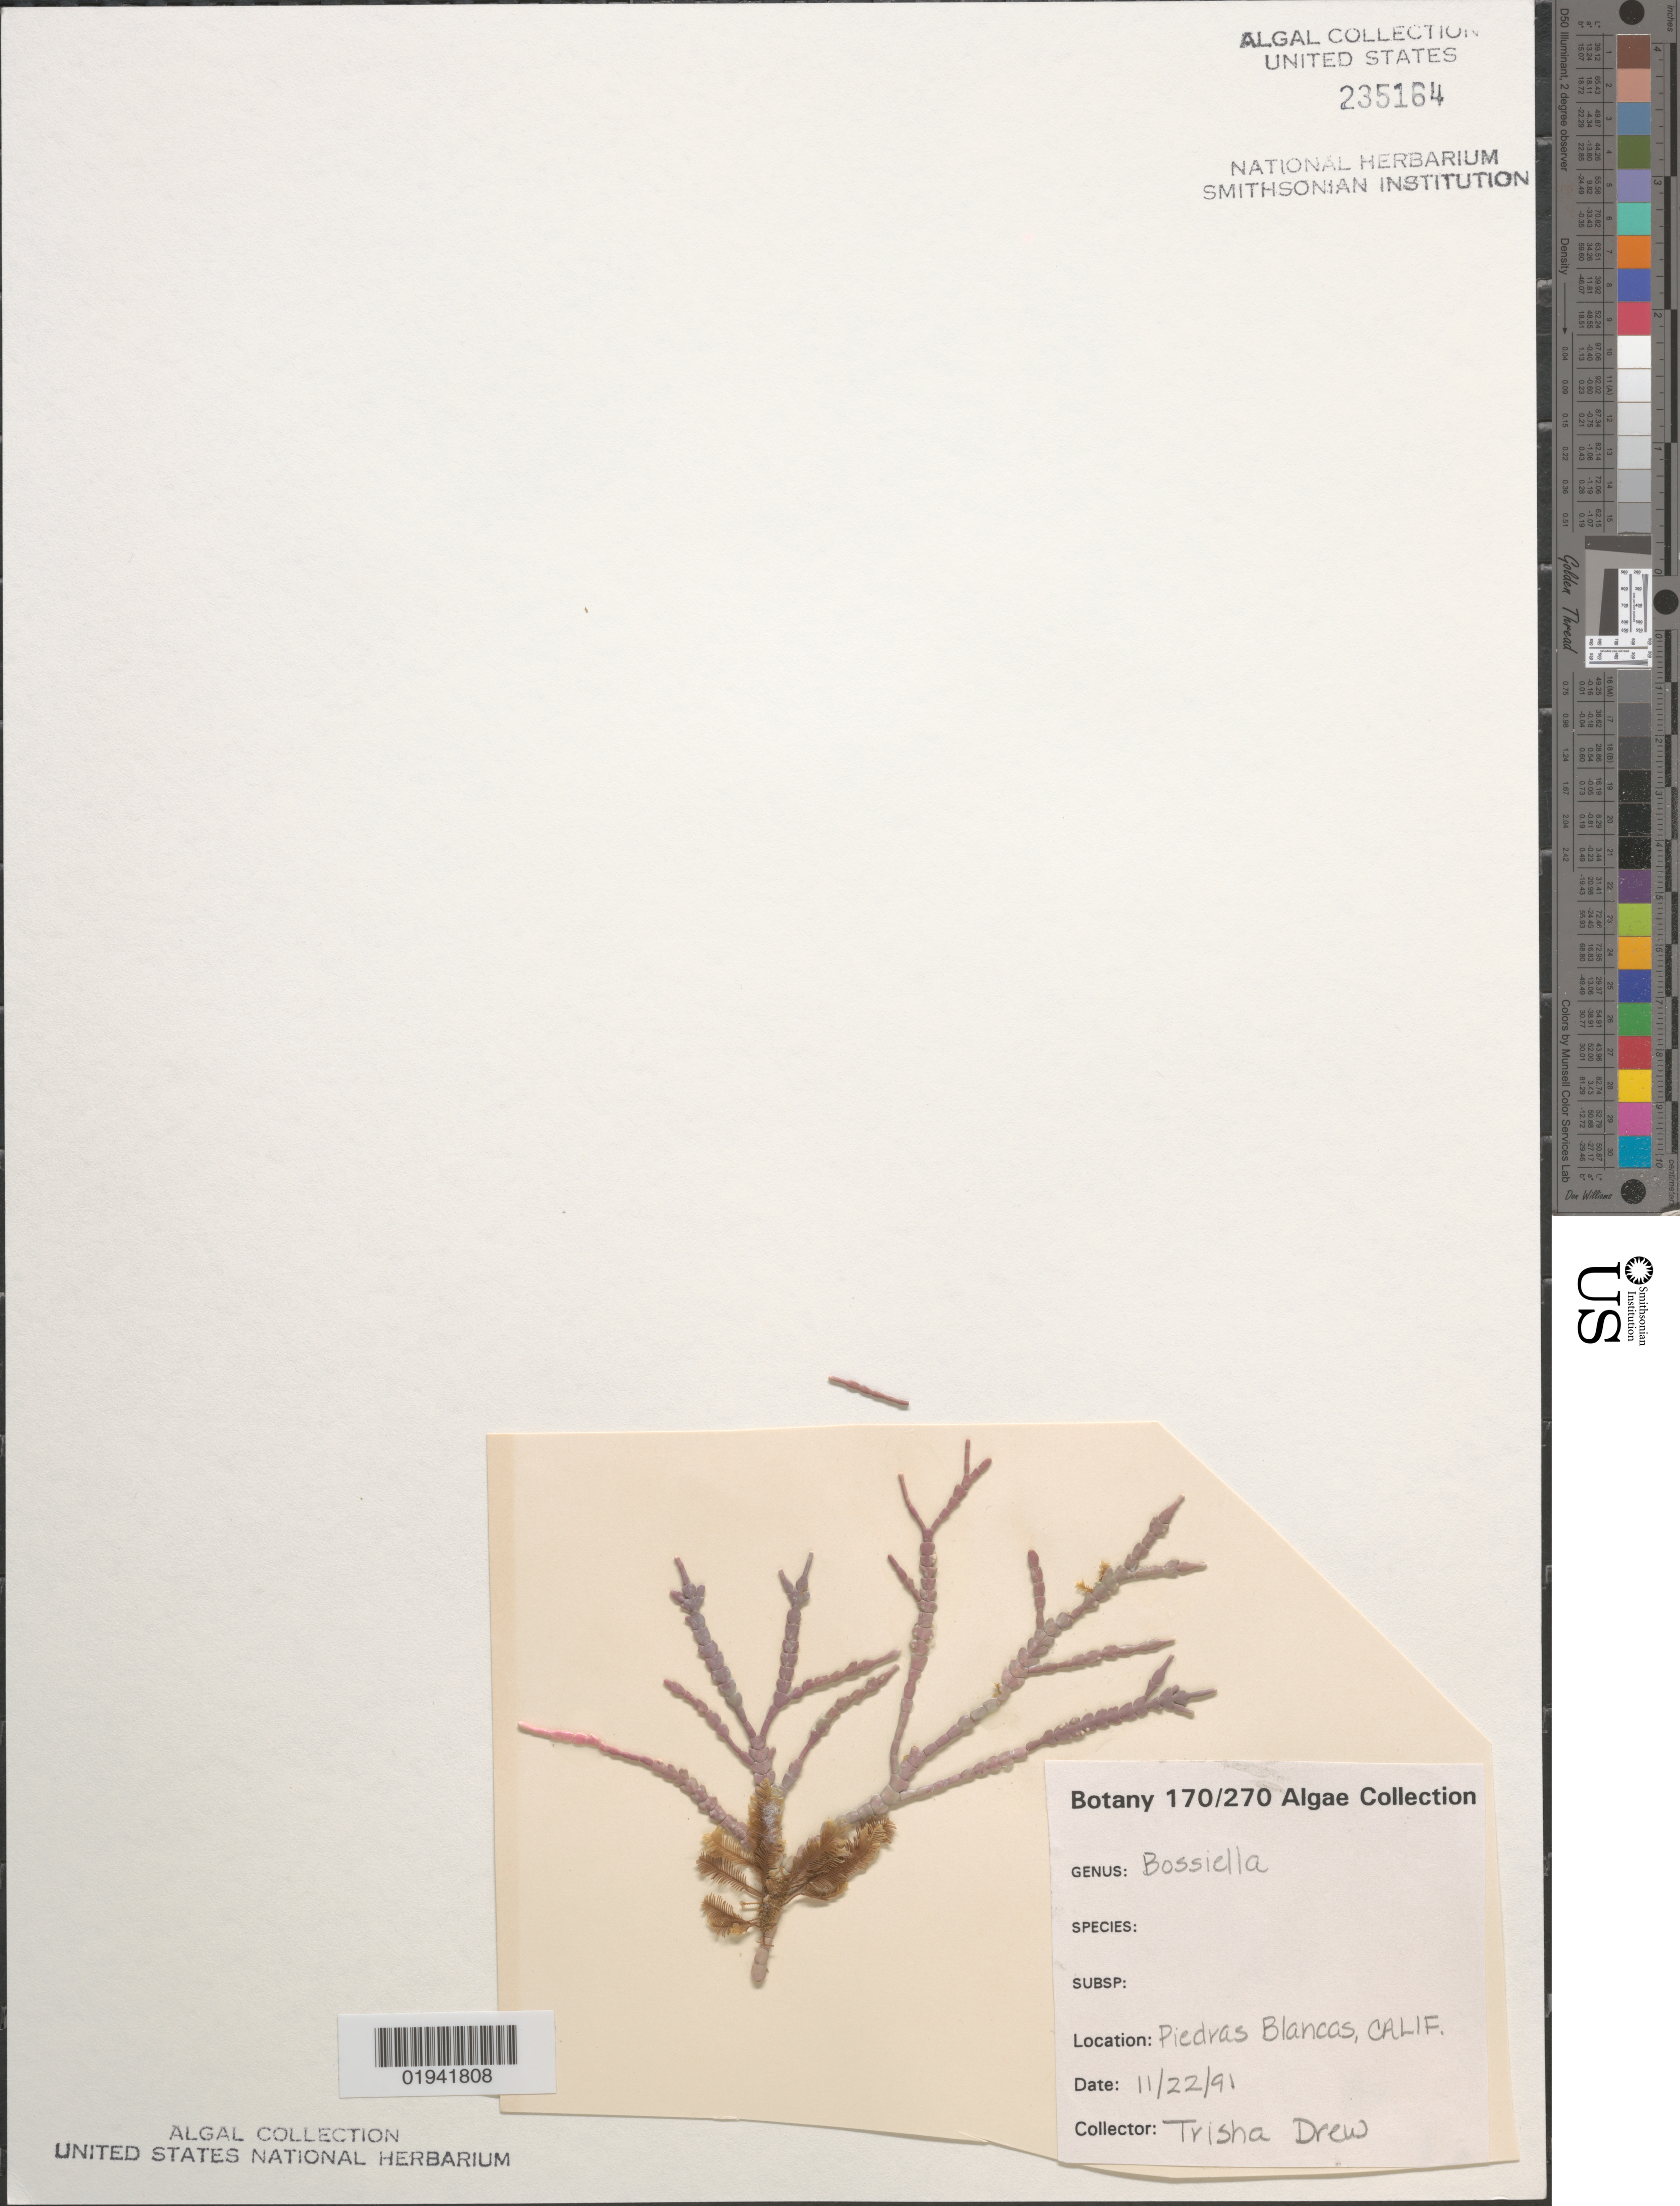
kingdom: Plantae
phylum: Rhodophyta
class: Florideophyceae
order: Corallinales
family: Corallinaceae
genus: Bossiella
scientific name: Bossiella sp.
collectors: T. Drew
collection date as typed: Transcribed d/m/y: 22/11/91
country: United States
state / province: California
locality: Piedras Blancas.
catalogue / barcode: US 235164